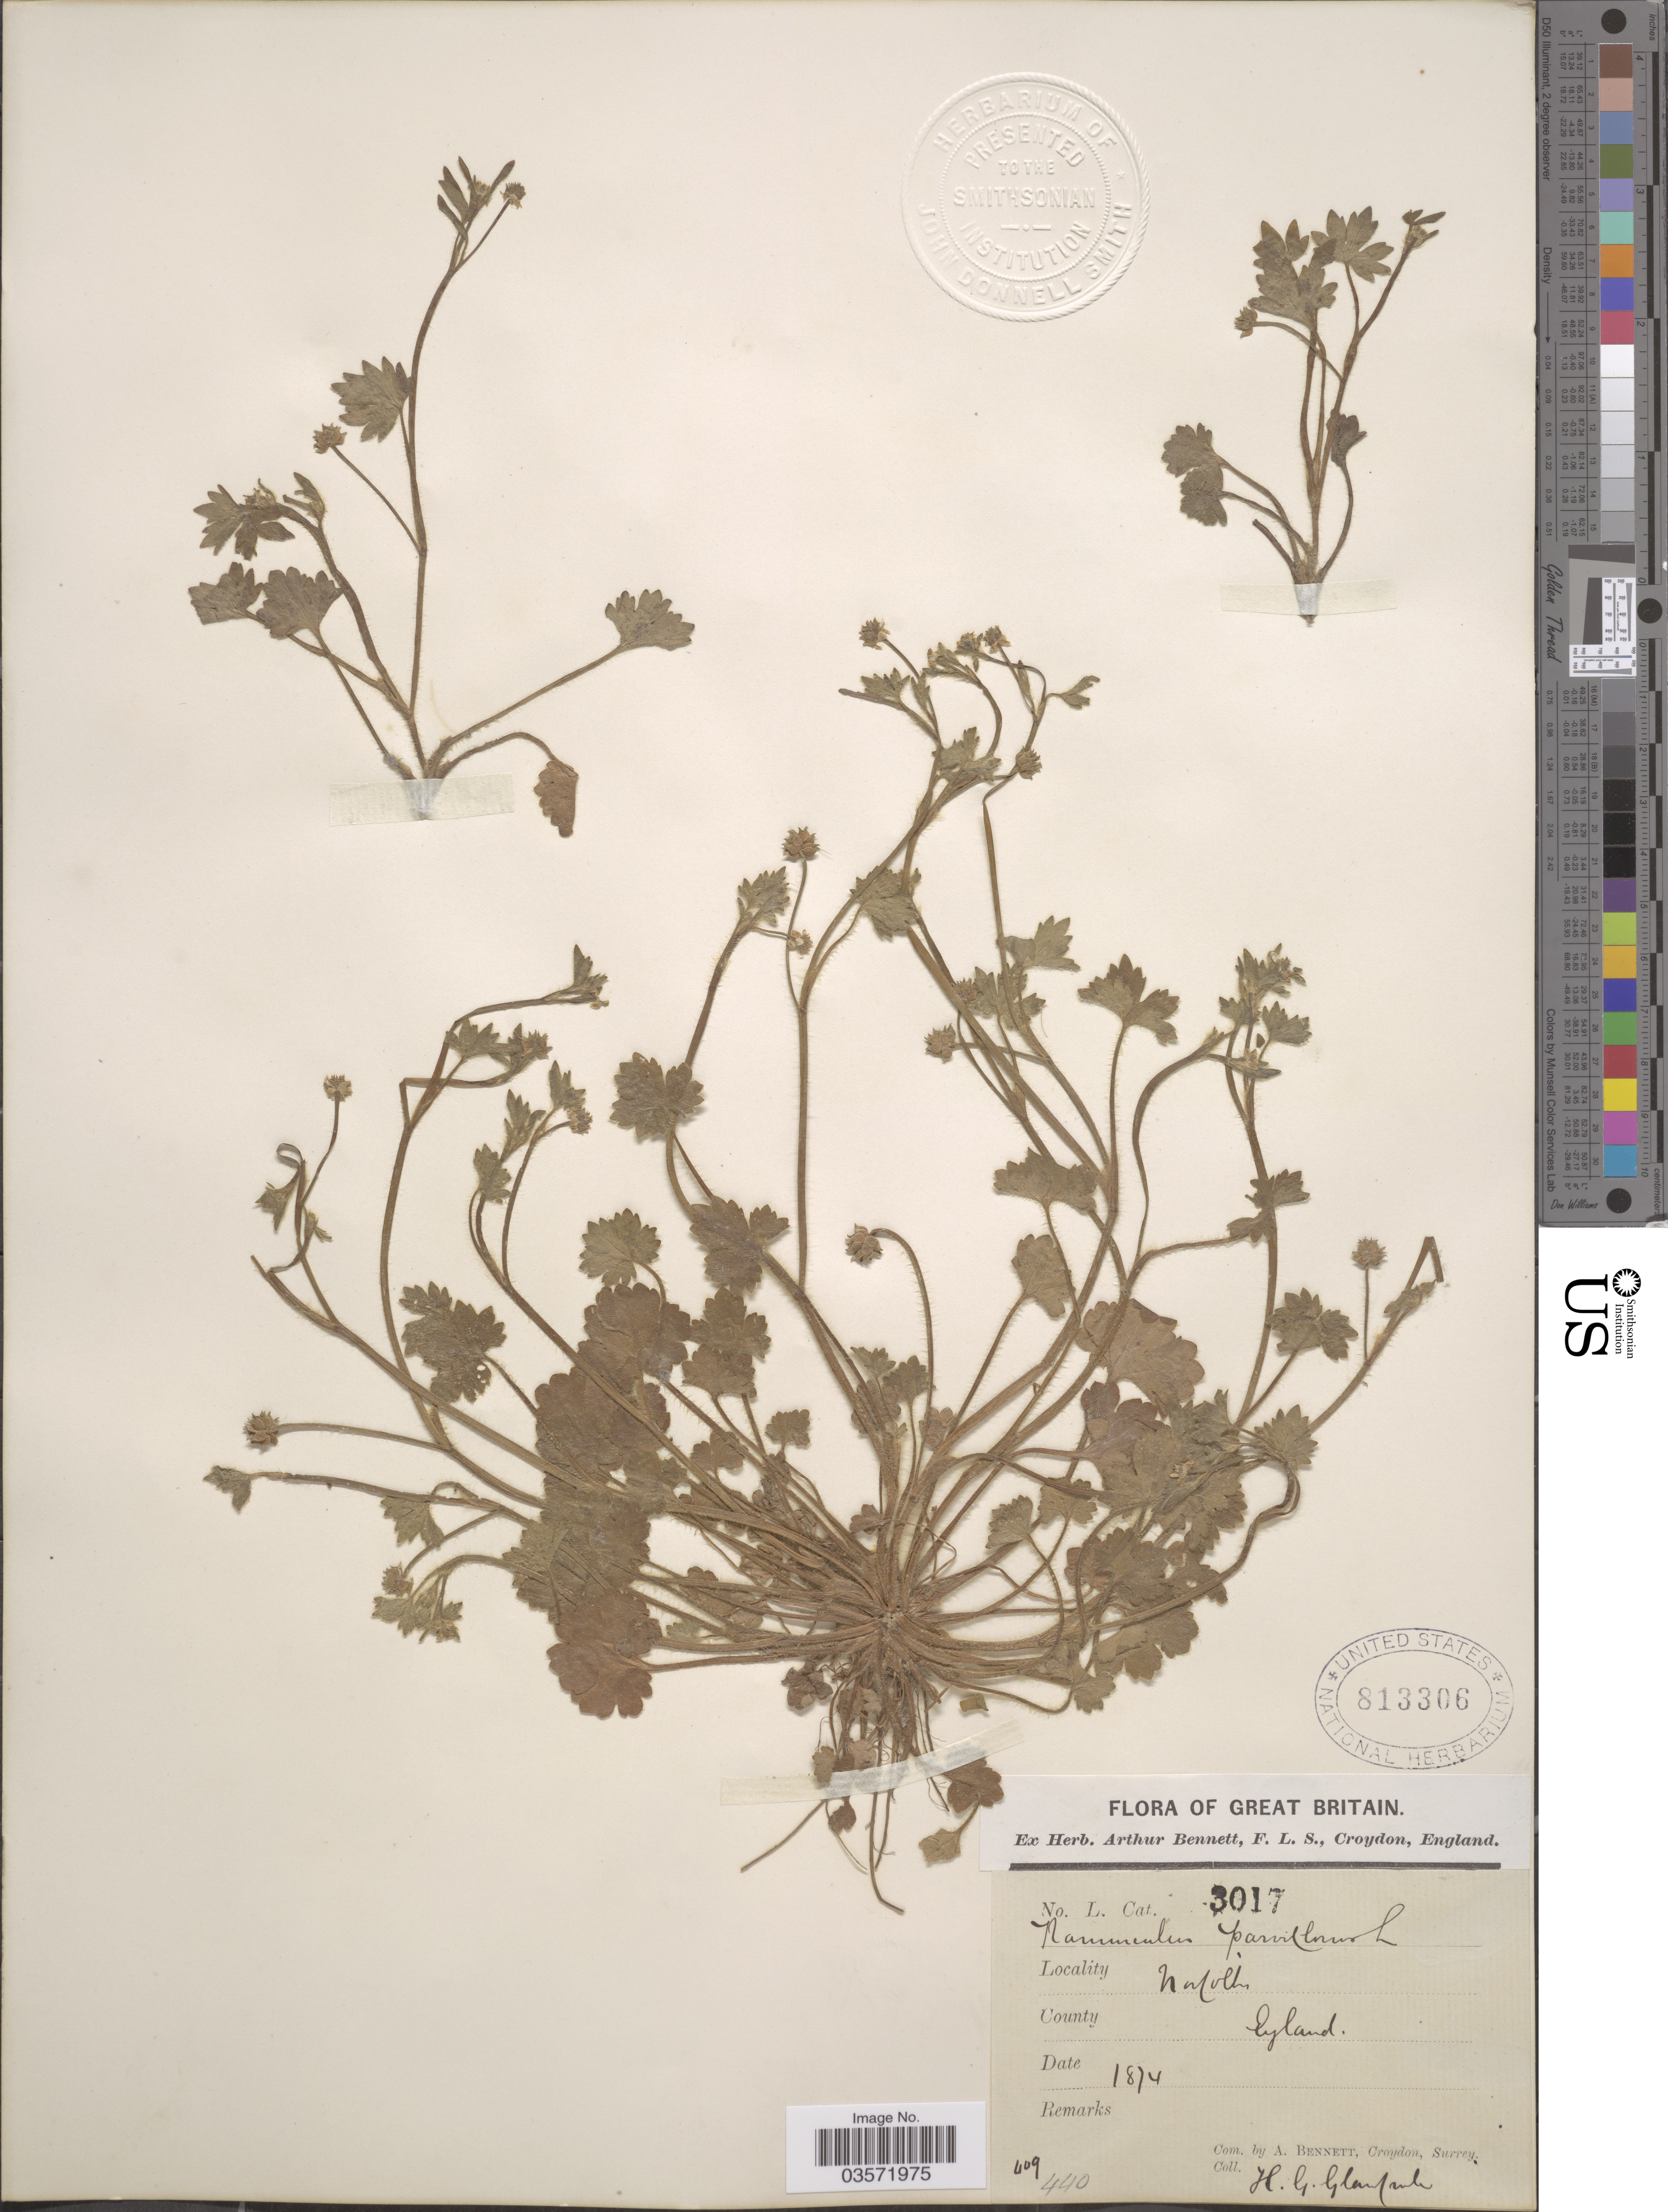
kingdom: Plantae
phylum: Tracheophyta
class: Magnoliopsida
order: Ranunculales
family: Ranunculaceae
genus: Ranunculus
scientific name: Ranunculus parviflorus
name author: L.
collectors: H. Glanpuh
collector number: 440 ?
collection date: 1874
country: United Kingdom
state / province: England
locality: Great Britain. Norfolks. County England.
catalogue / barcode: US 813306